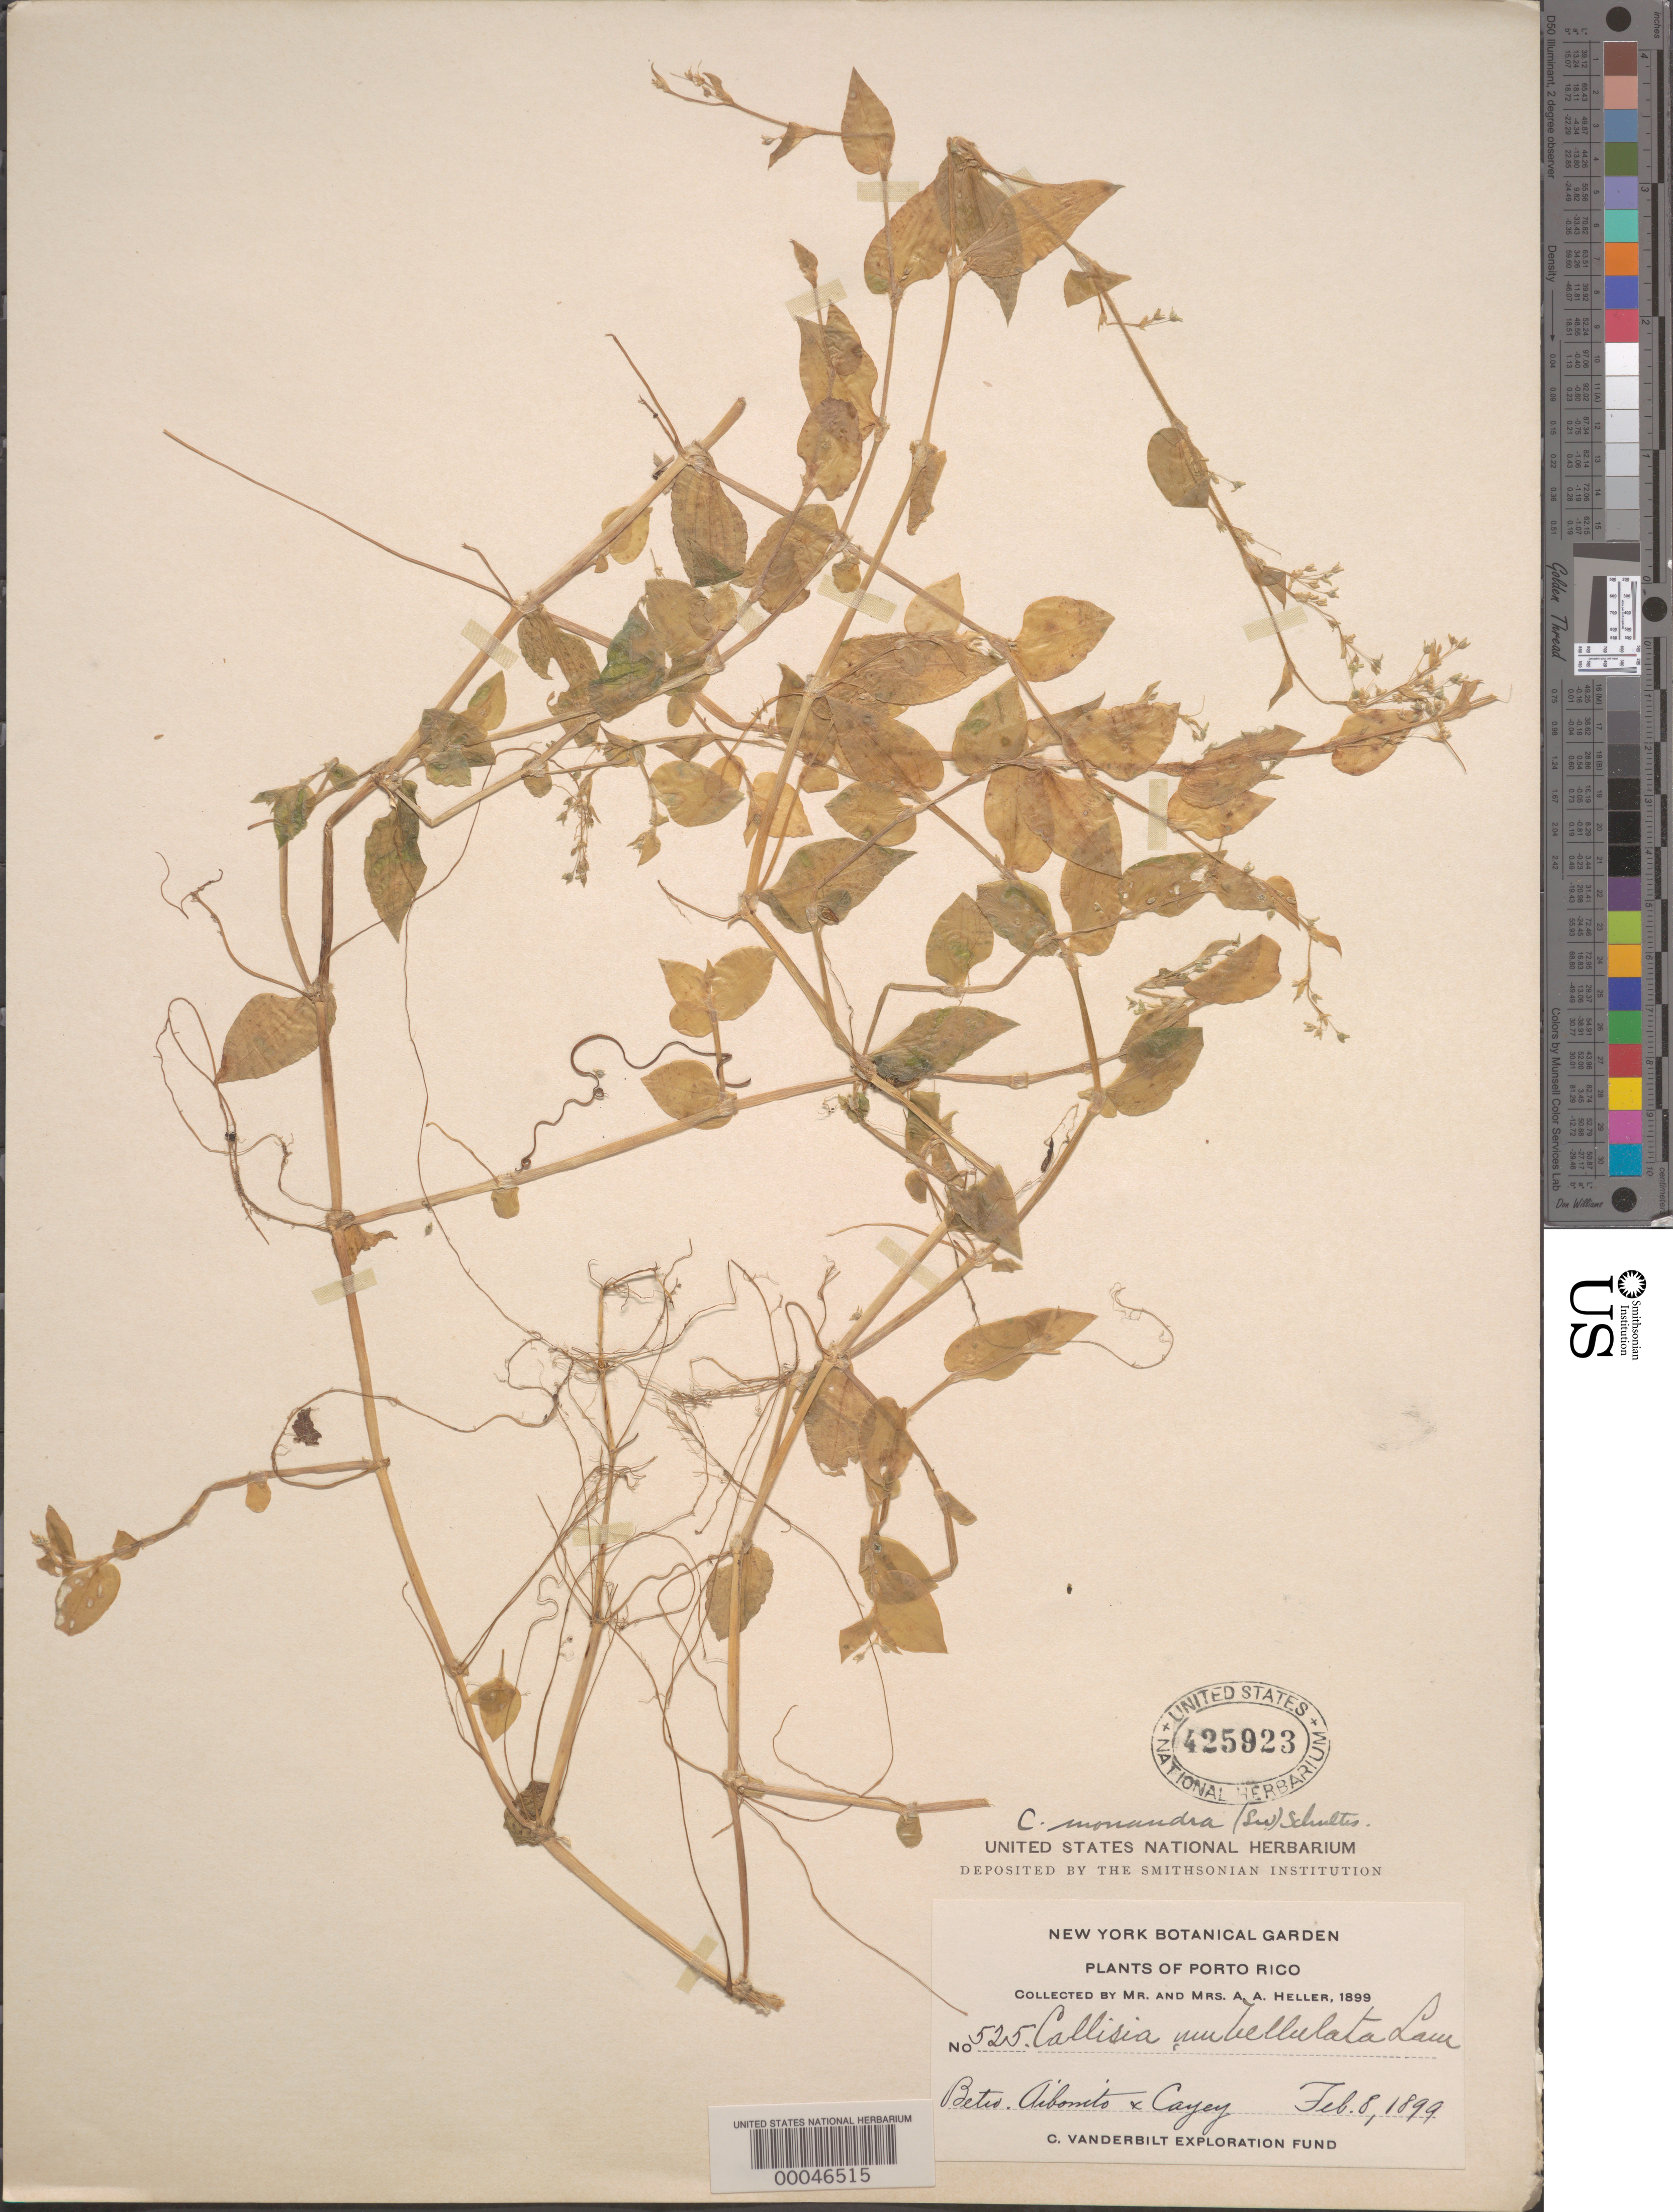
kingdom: Plantae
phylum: Tracheophyta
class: Liliopsida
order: Commelinales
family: Commelinaceae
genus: Callisia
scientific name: Callisia monandra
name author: (Sw.) Schult. & Schult. f.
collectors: A. A. Heller & E. G. Heller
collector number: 525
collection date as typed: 08 Feb 1899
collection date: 1899-02-08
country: Puerto Rico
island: Greater Antilles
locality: Below aibonito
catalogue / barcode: US 425923